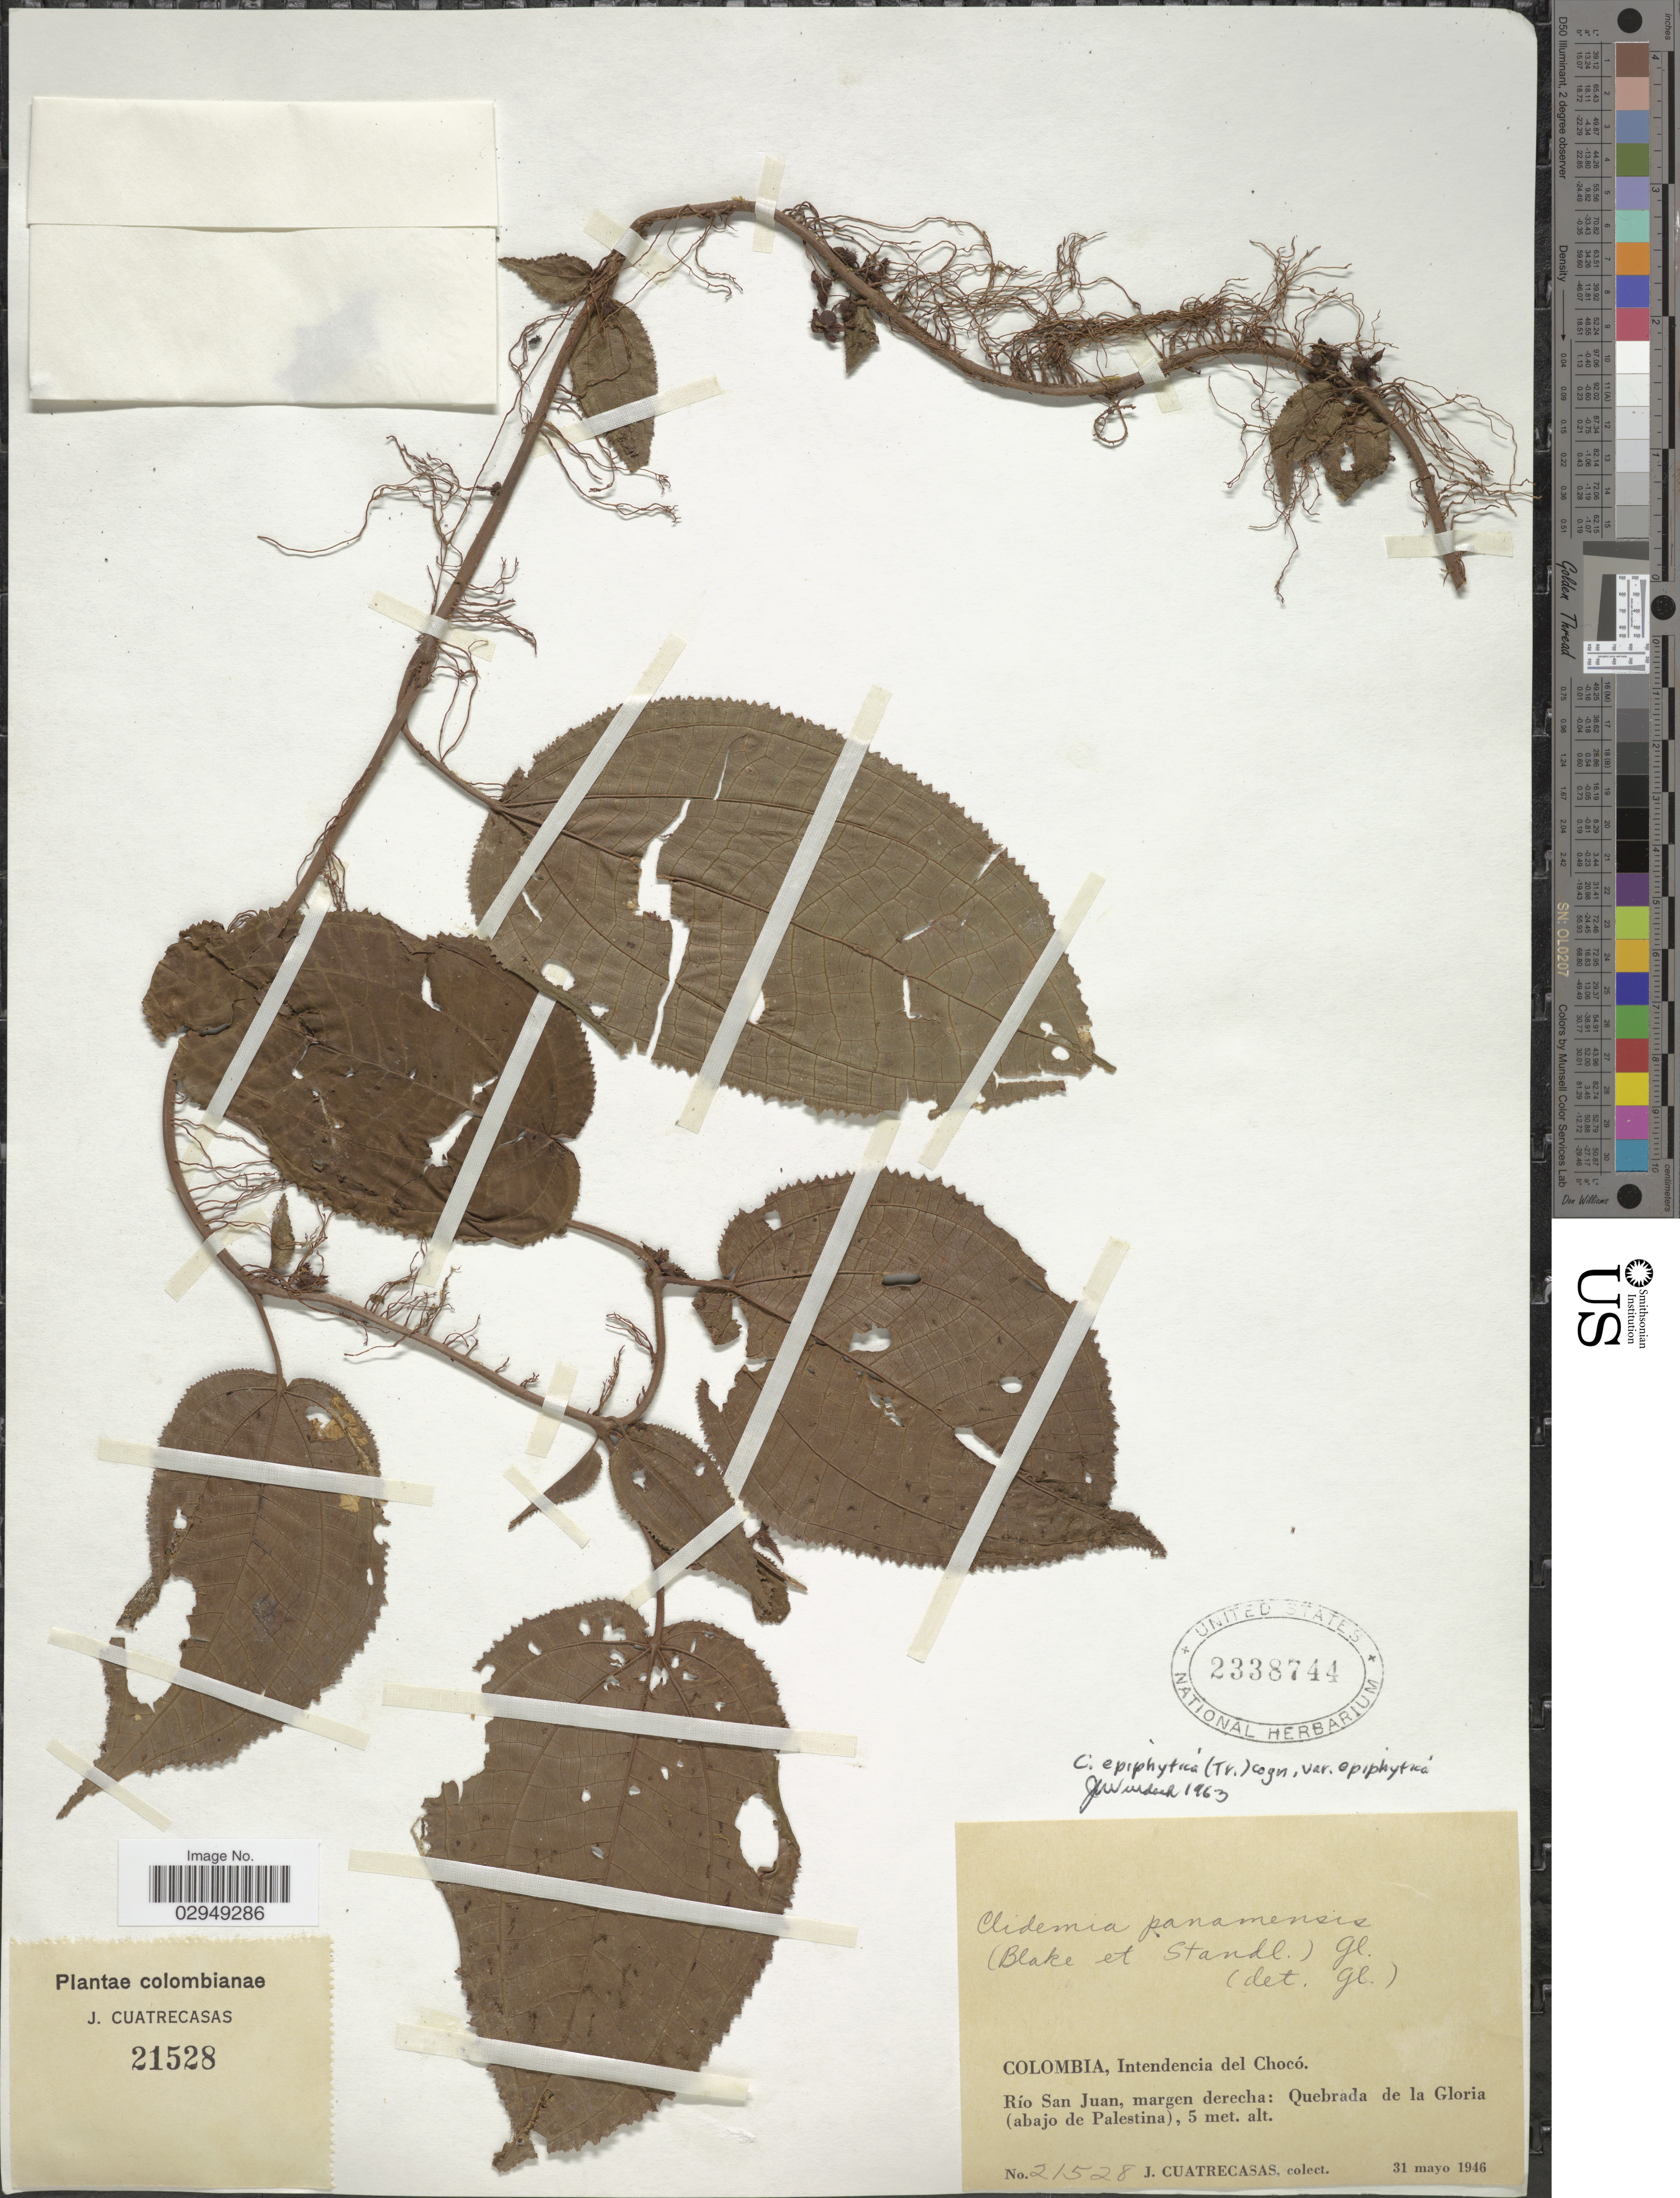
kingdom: Plantae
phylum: Tracheophyta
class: Magnoliopsida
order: Myrtales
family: Melastomataceae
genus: Clidemia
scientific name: Clidemia epiphytica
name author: (Triana) Cogn.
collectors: J. Cuatrecasas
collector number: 21528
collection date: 1946-05-31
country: Colombia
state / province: Chocó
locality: Intendencia del Chocó. Río San Juan, margen derecha: Quebrada de la Gloria (abajo de Palestina).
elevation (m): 5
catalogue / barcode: US 2338744